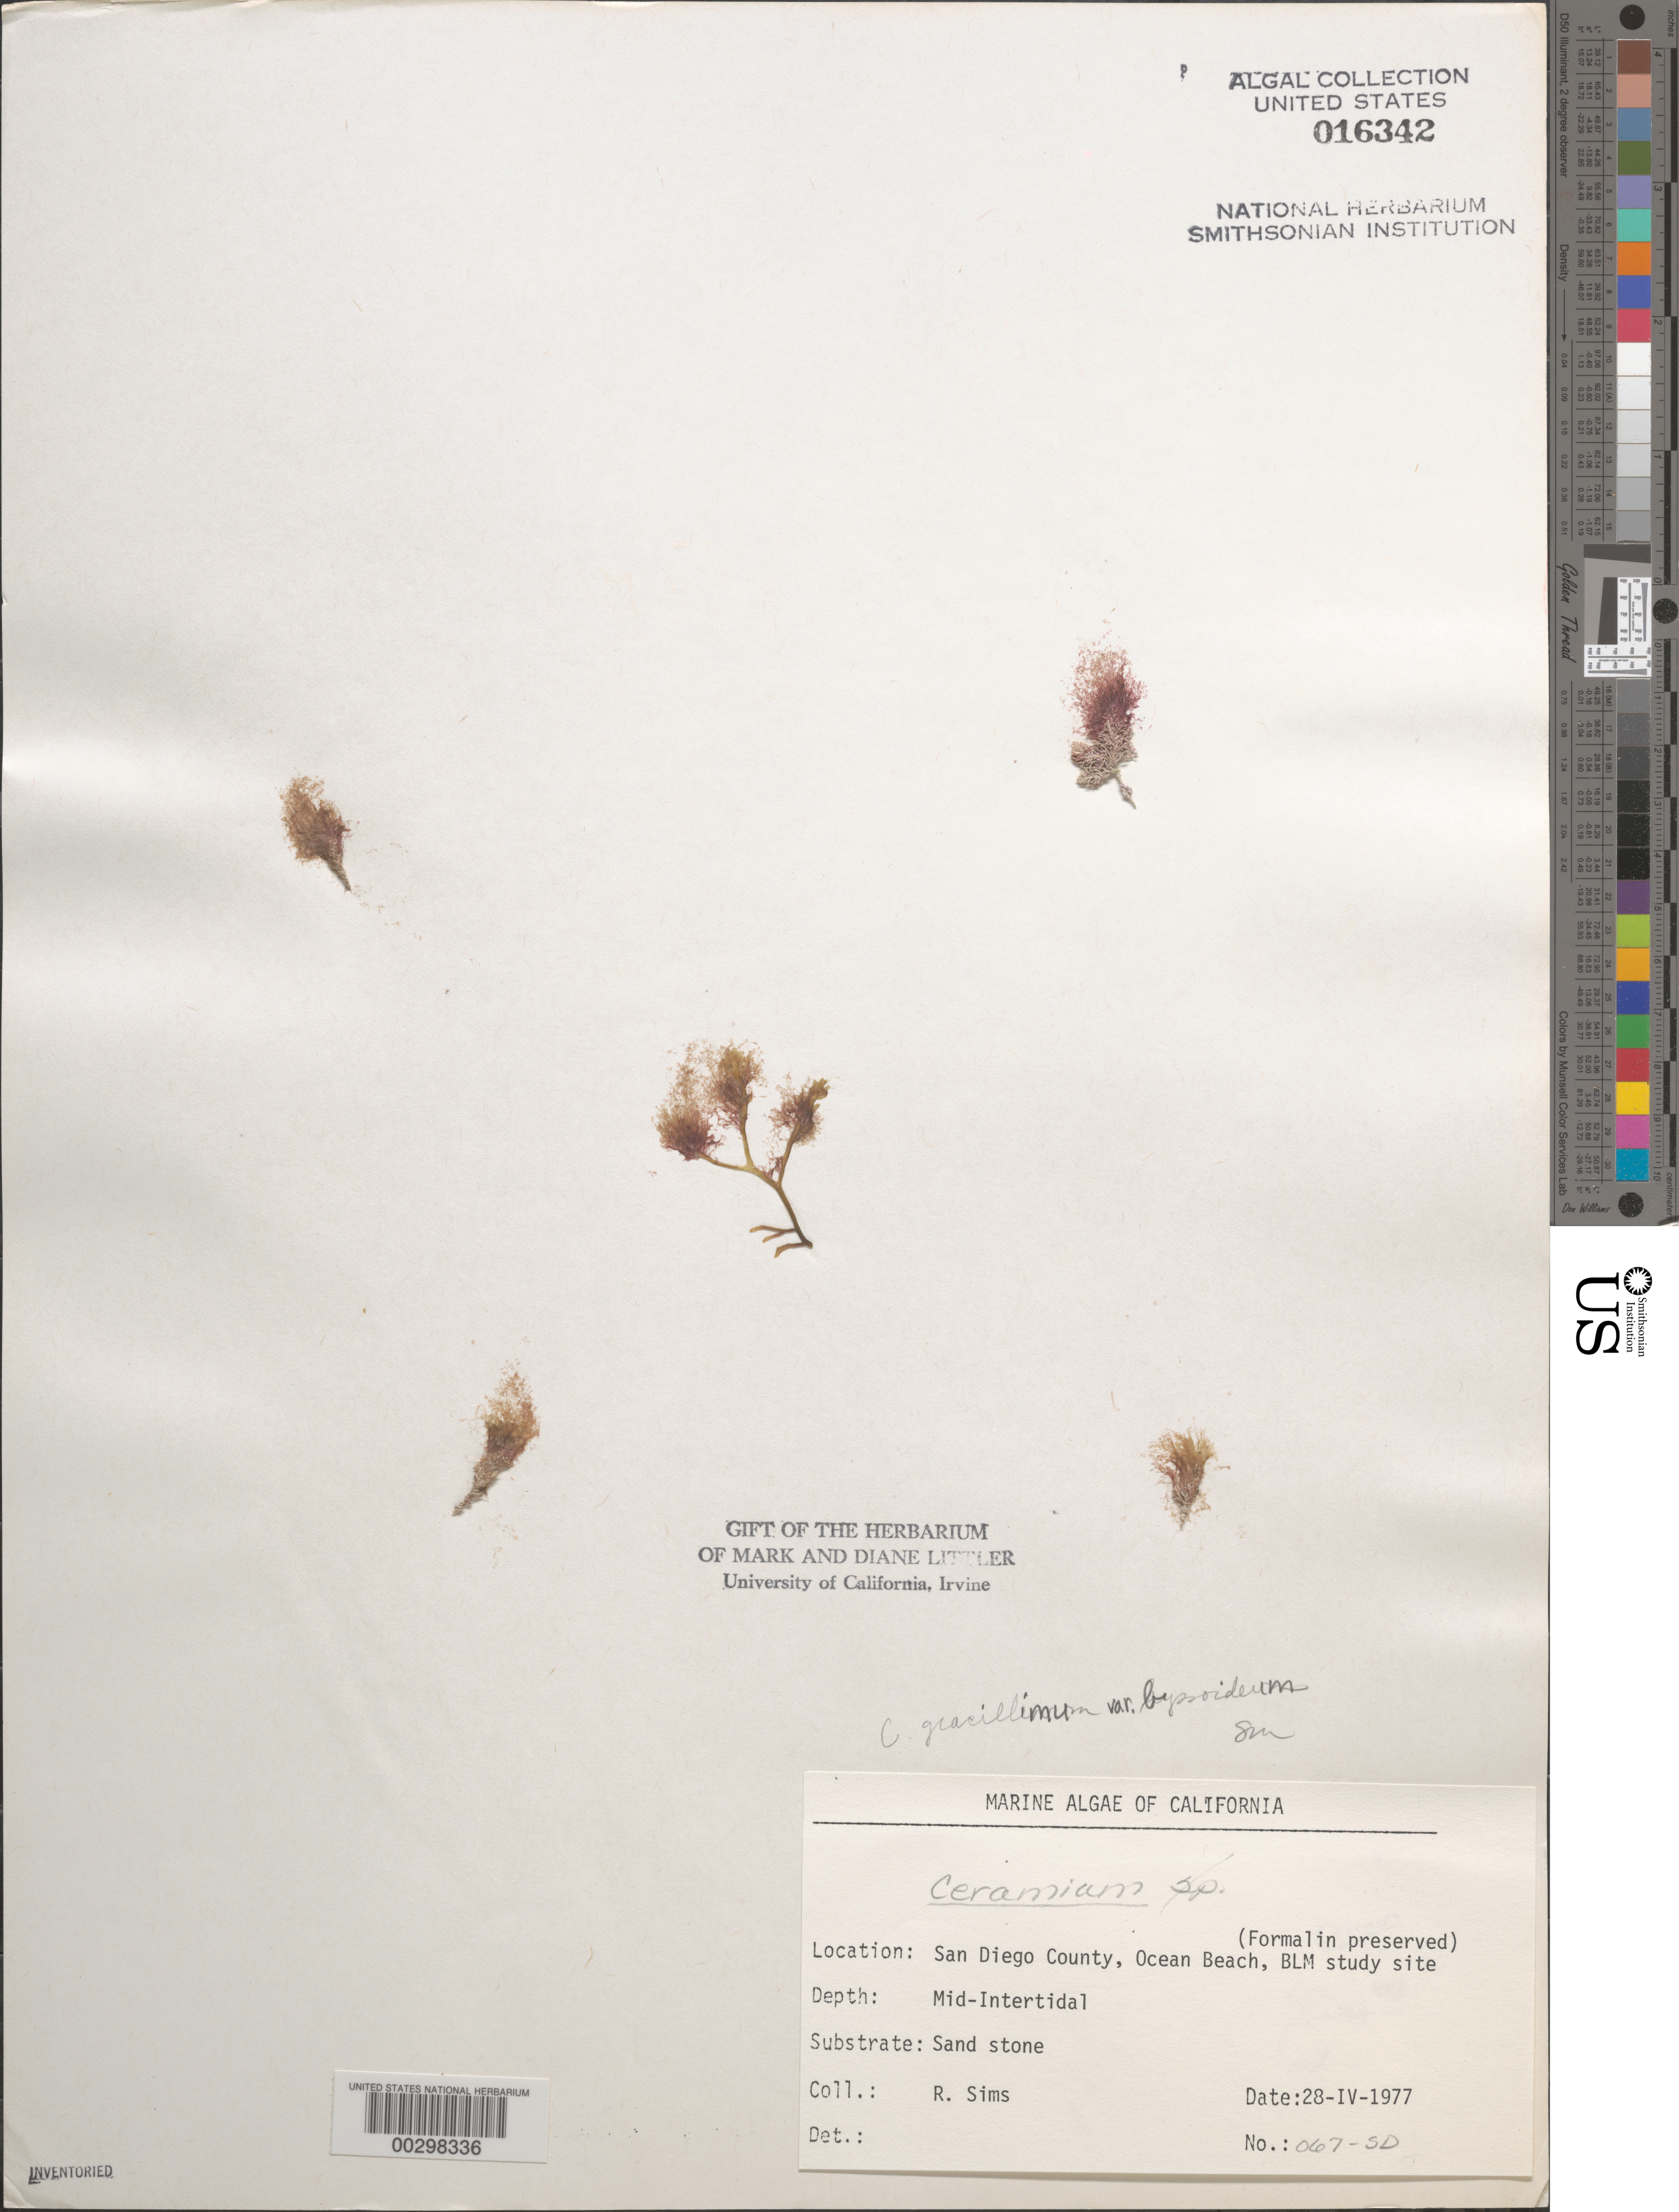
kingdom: Plantae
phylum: Rhodophyta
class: Florideophyceae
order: Ceramiales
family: Ceramiaceae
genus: Ceramium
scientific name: Ceramium gracillimum var. byssoideum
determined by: Murray, S. N.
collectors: R. H. Sims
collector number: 067-sd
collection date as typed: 28 Apr 1977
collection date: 1977-04-28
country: United States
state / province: California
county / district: San Diego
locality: Ocean Beach, end of Del Monte Street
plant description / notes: BLM-SOCALBIGHT Rocky Intertidal Survey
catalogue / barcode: US 16342